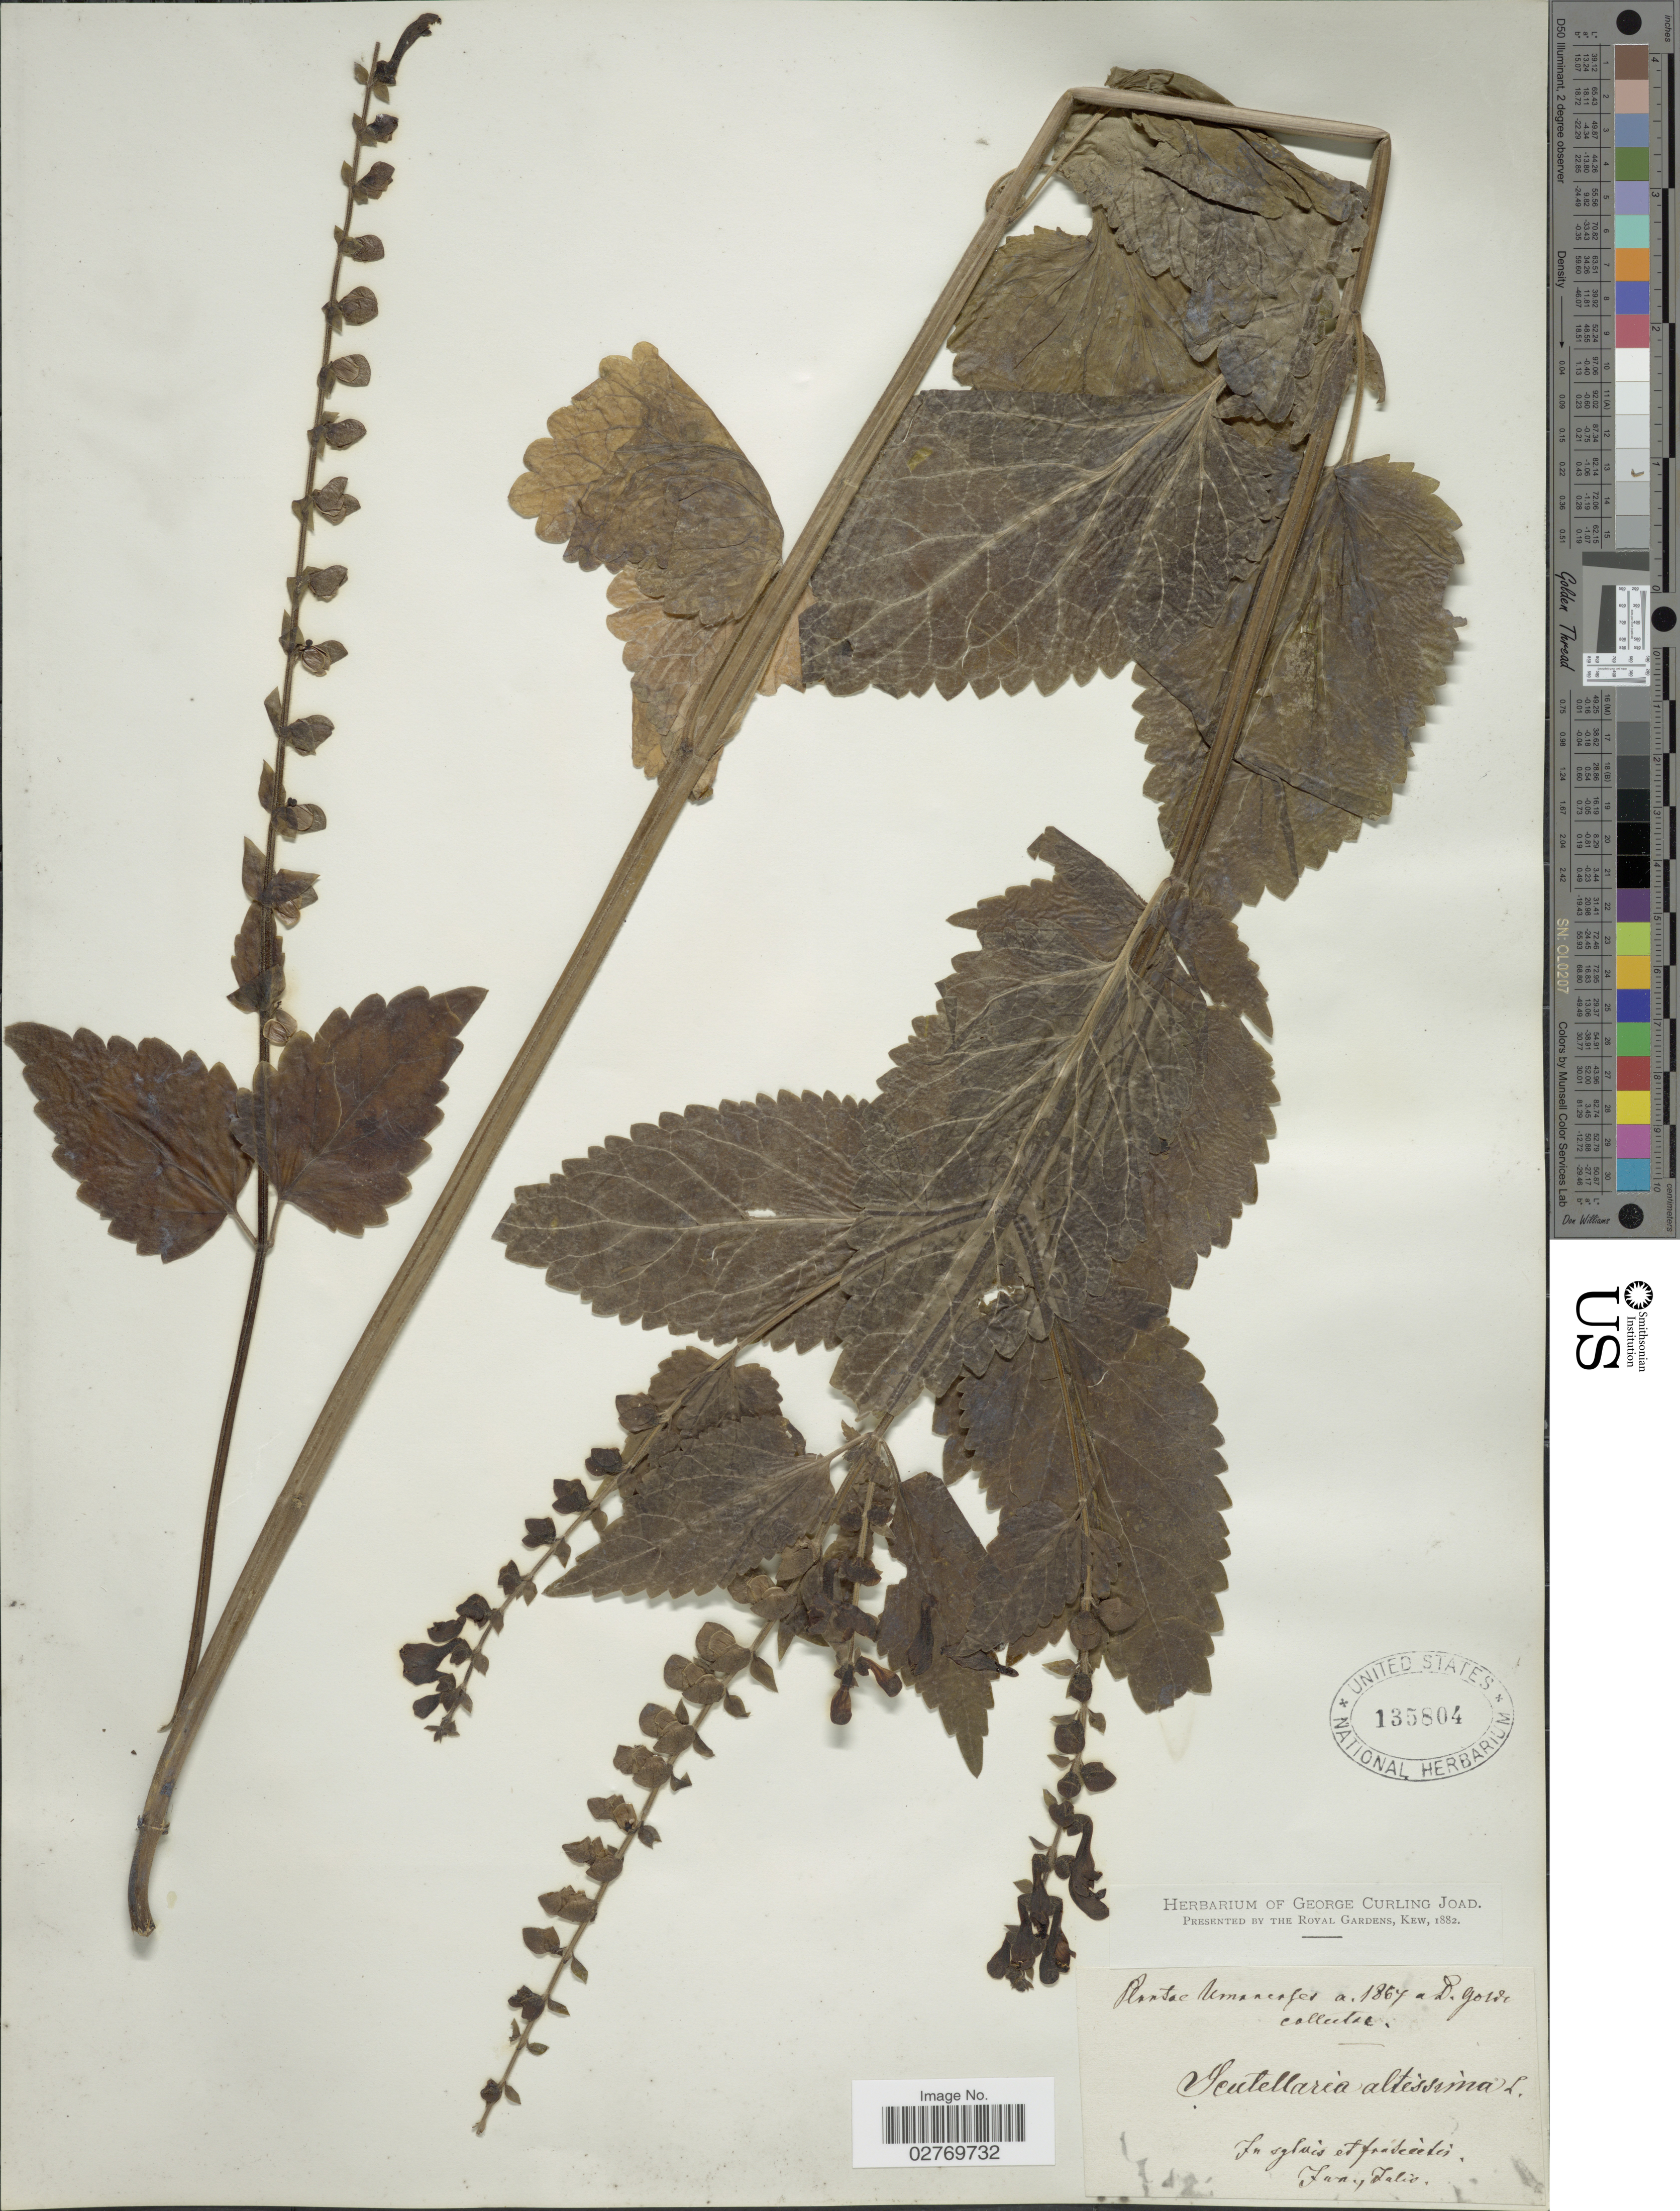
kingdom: Plantae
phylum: Tracheophyta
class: Magnoliopsida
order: Lamiales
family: Lamiaceae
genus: Scutellaria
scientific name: Scutellaria altissima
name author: L.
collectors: D. Golde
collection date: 1867-06/1867-07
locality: Umanensis. In sylvis et frascietis.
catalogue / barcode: US 135804